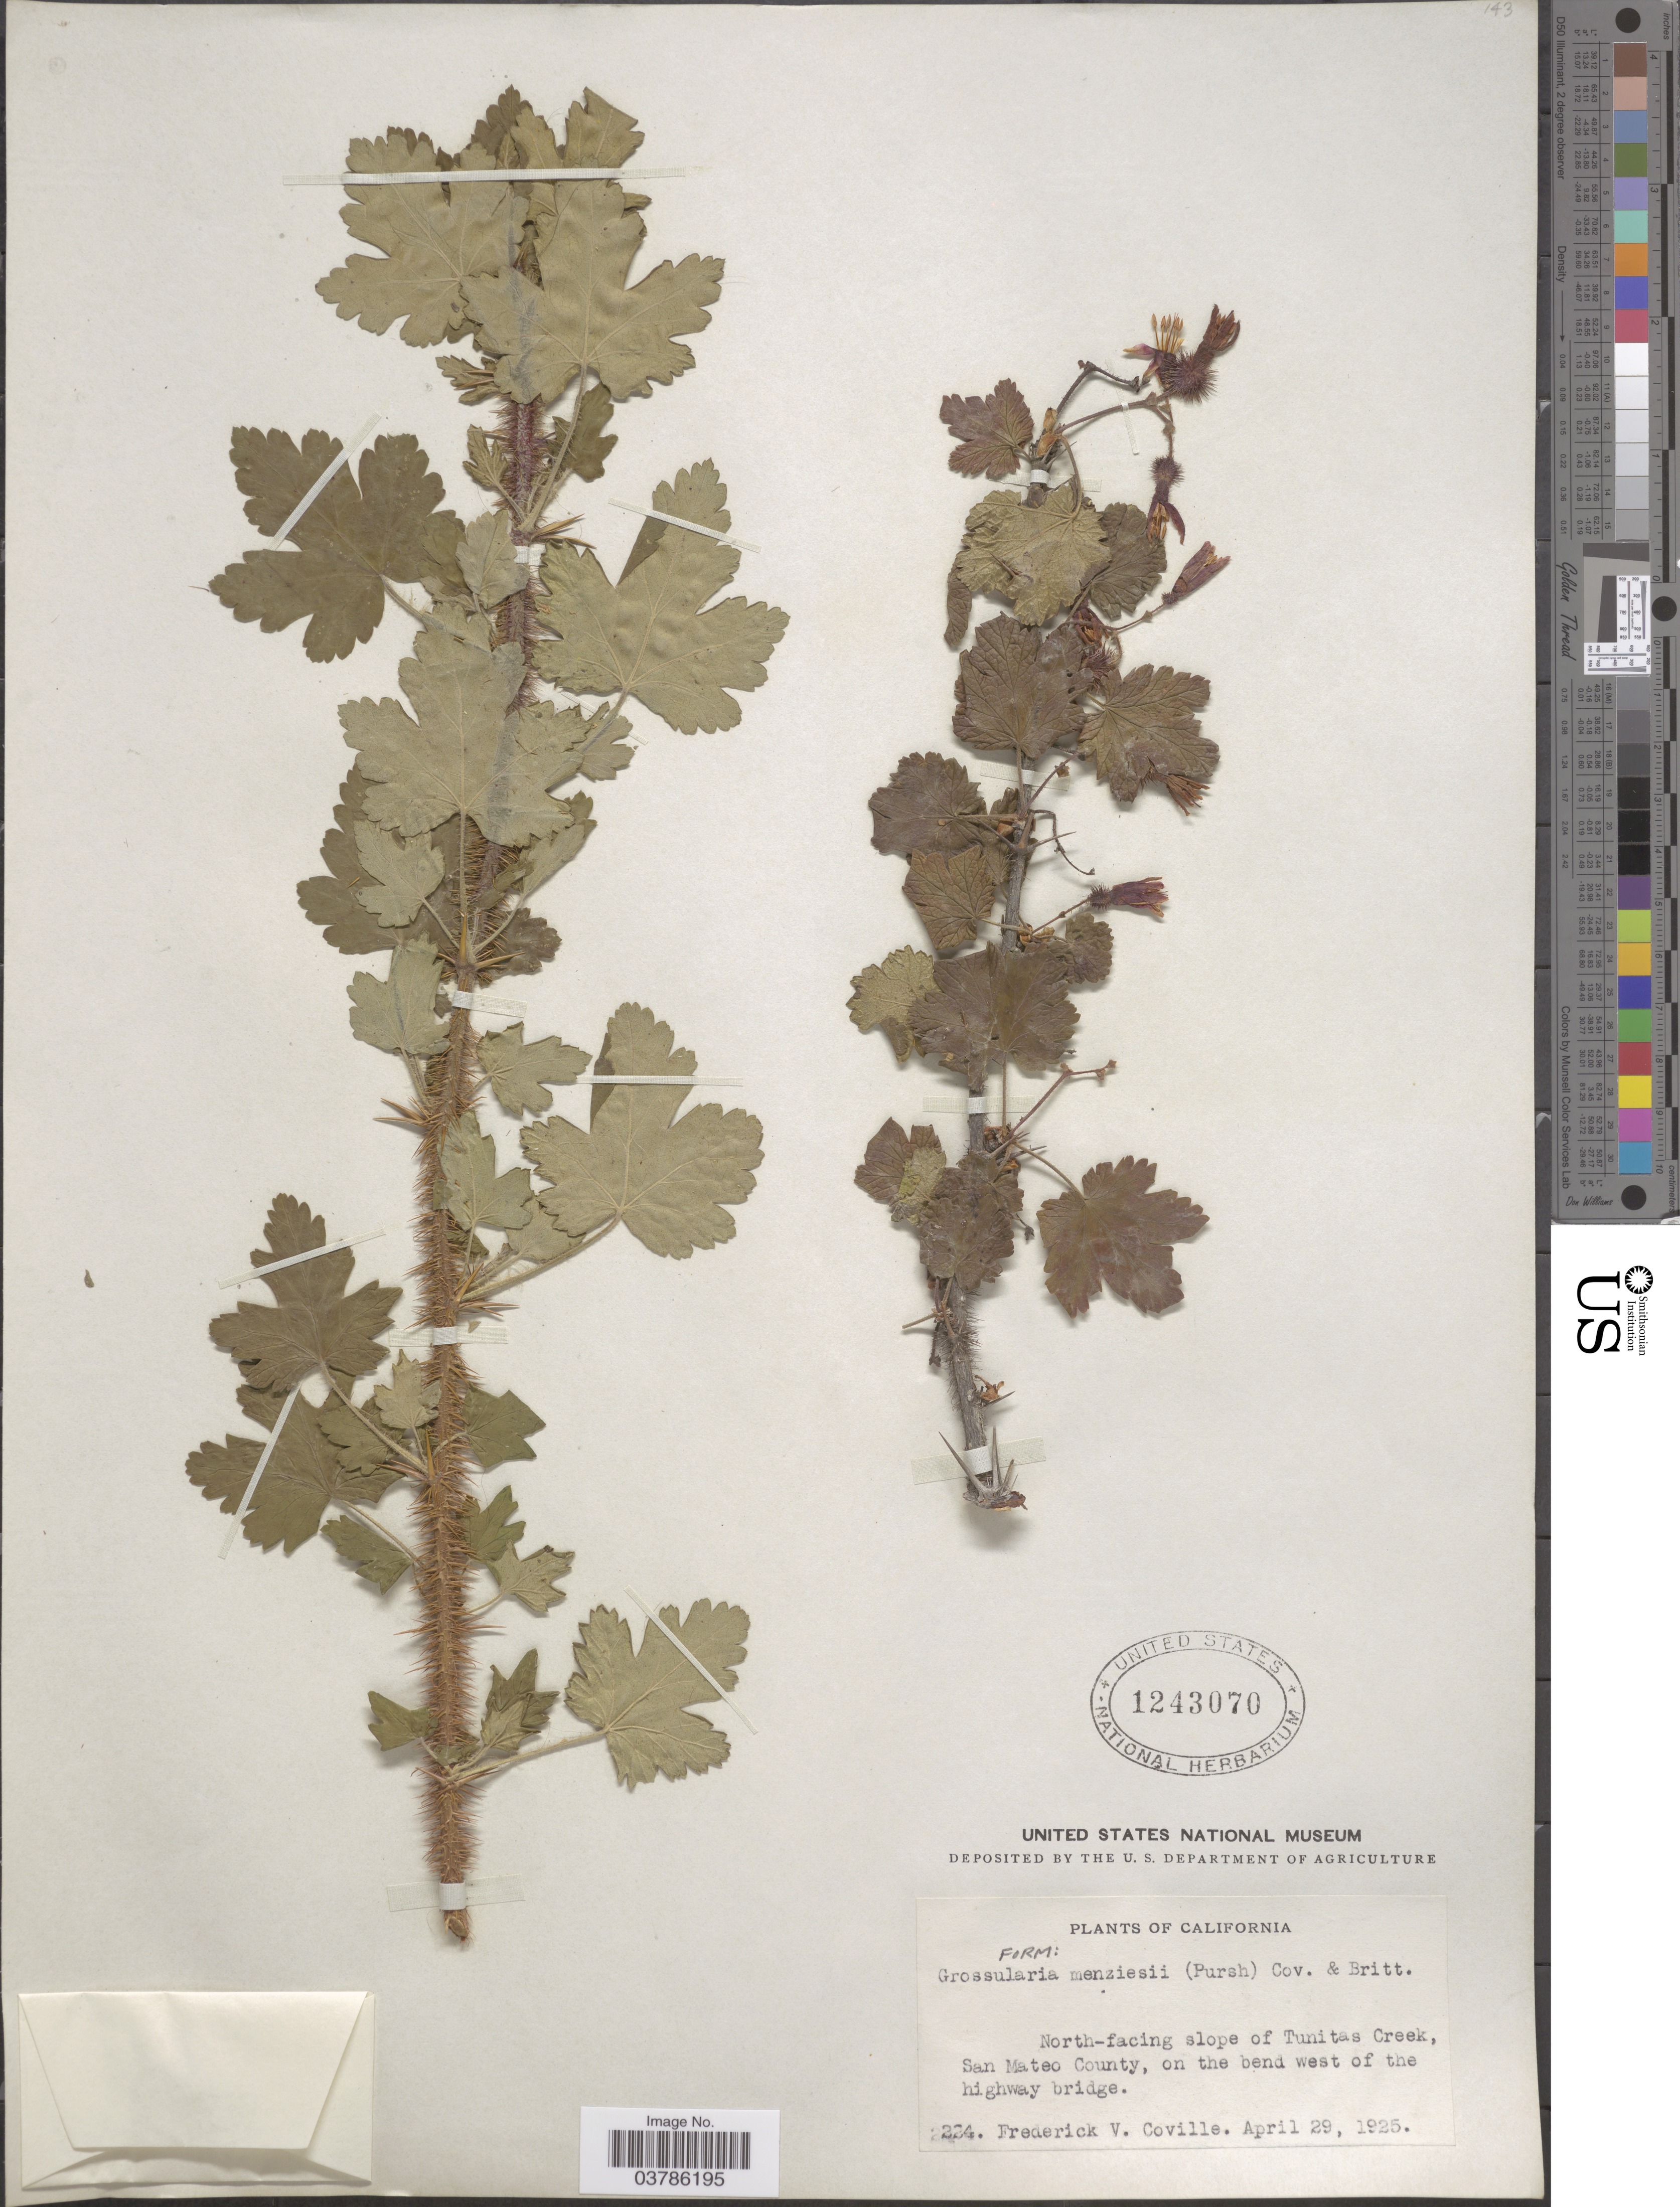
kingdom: Plantae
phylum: Tracheophyta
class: Magnoliopsida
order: Saxifragales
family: Grossulariaceae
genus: Ribes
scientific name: Ribes menziesii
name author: Pursh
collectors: F. V. Coville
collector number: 224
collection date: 1925-04-29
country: United States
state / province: California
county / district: San Mateo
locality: North-facing slope of Tunitas Creek, San Mateo County, on the bend west of the highway bridge.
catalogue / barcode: US 1243070